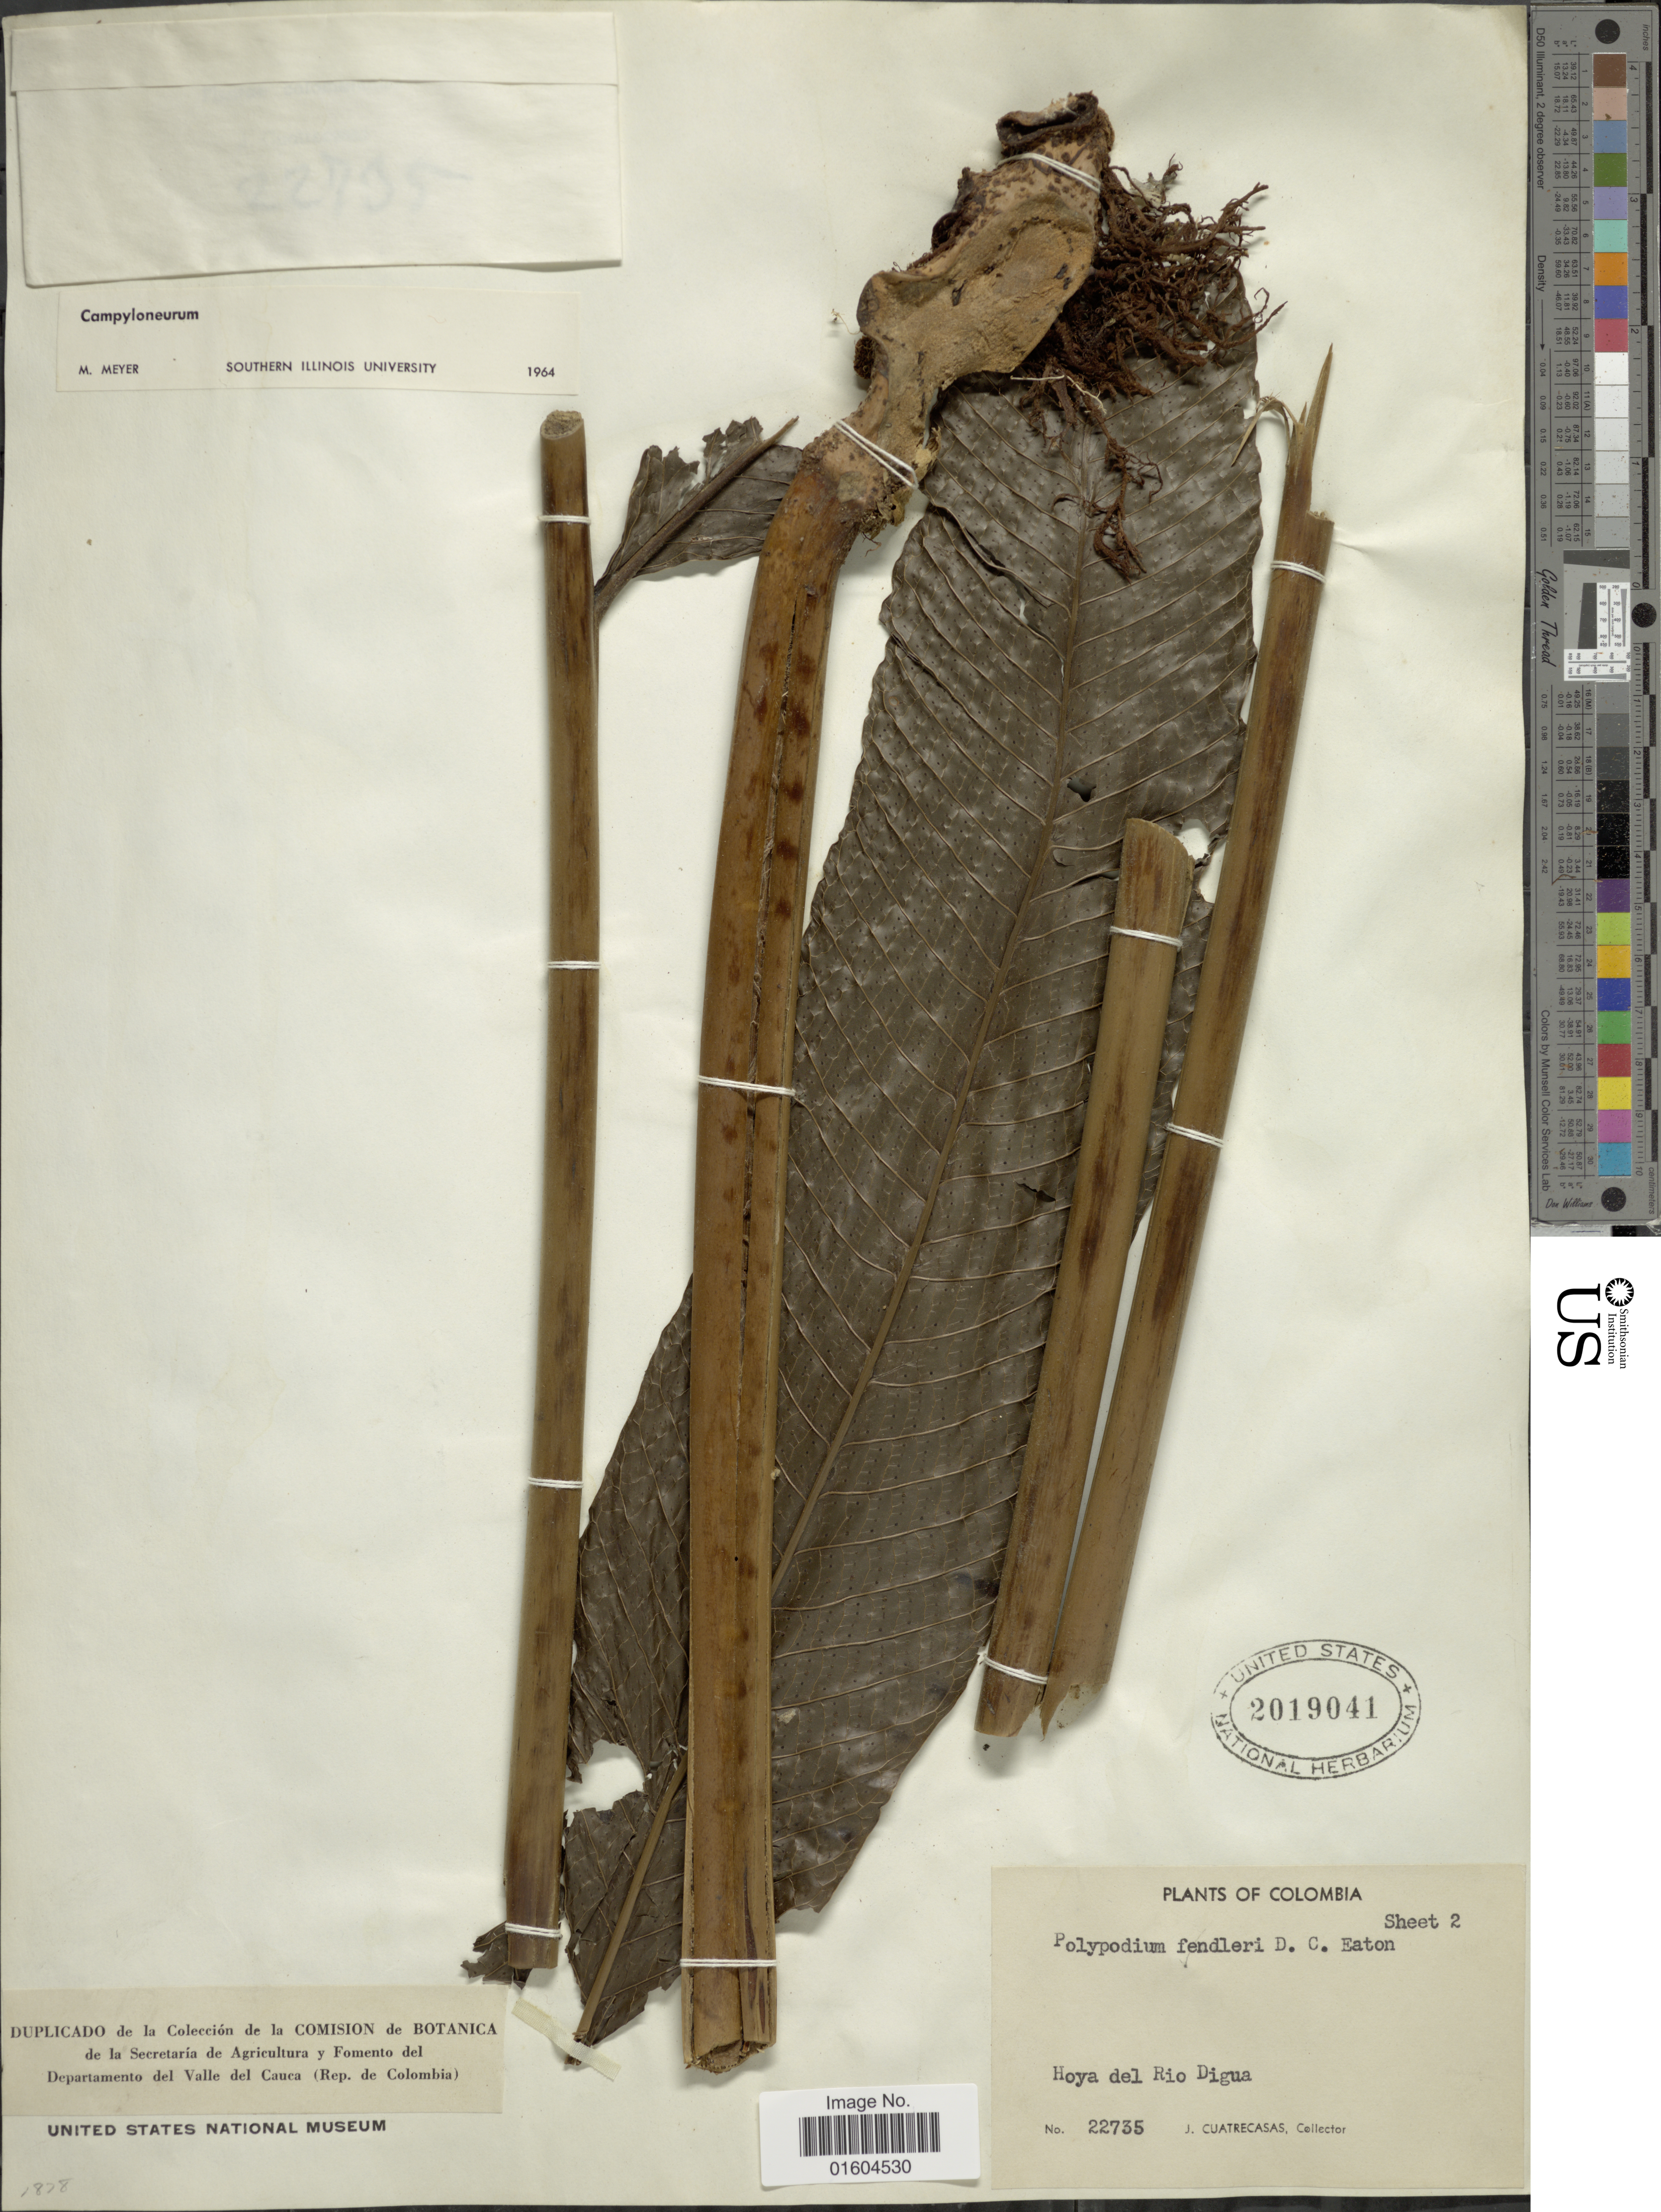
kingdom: Plantae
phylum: Tracheophyta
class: Polypodiopsida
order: Polypodiales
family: Polypodiaceae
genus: Campyloneurum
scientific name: Campyloneurum magnificum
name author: T. Moore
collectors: J. Cuatrecasas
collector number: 22735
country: Colombia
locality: Colombia, Hoya del Rio Digua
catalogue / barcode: US 2019041